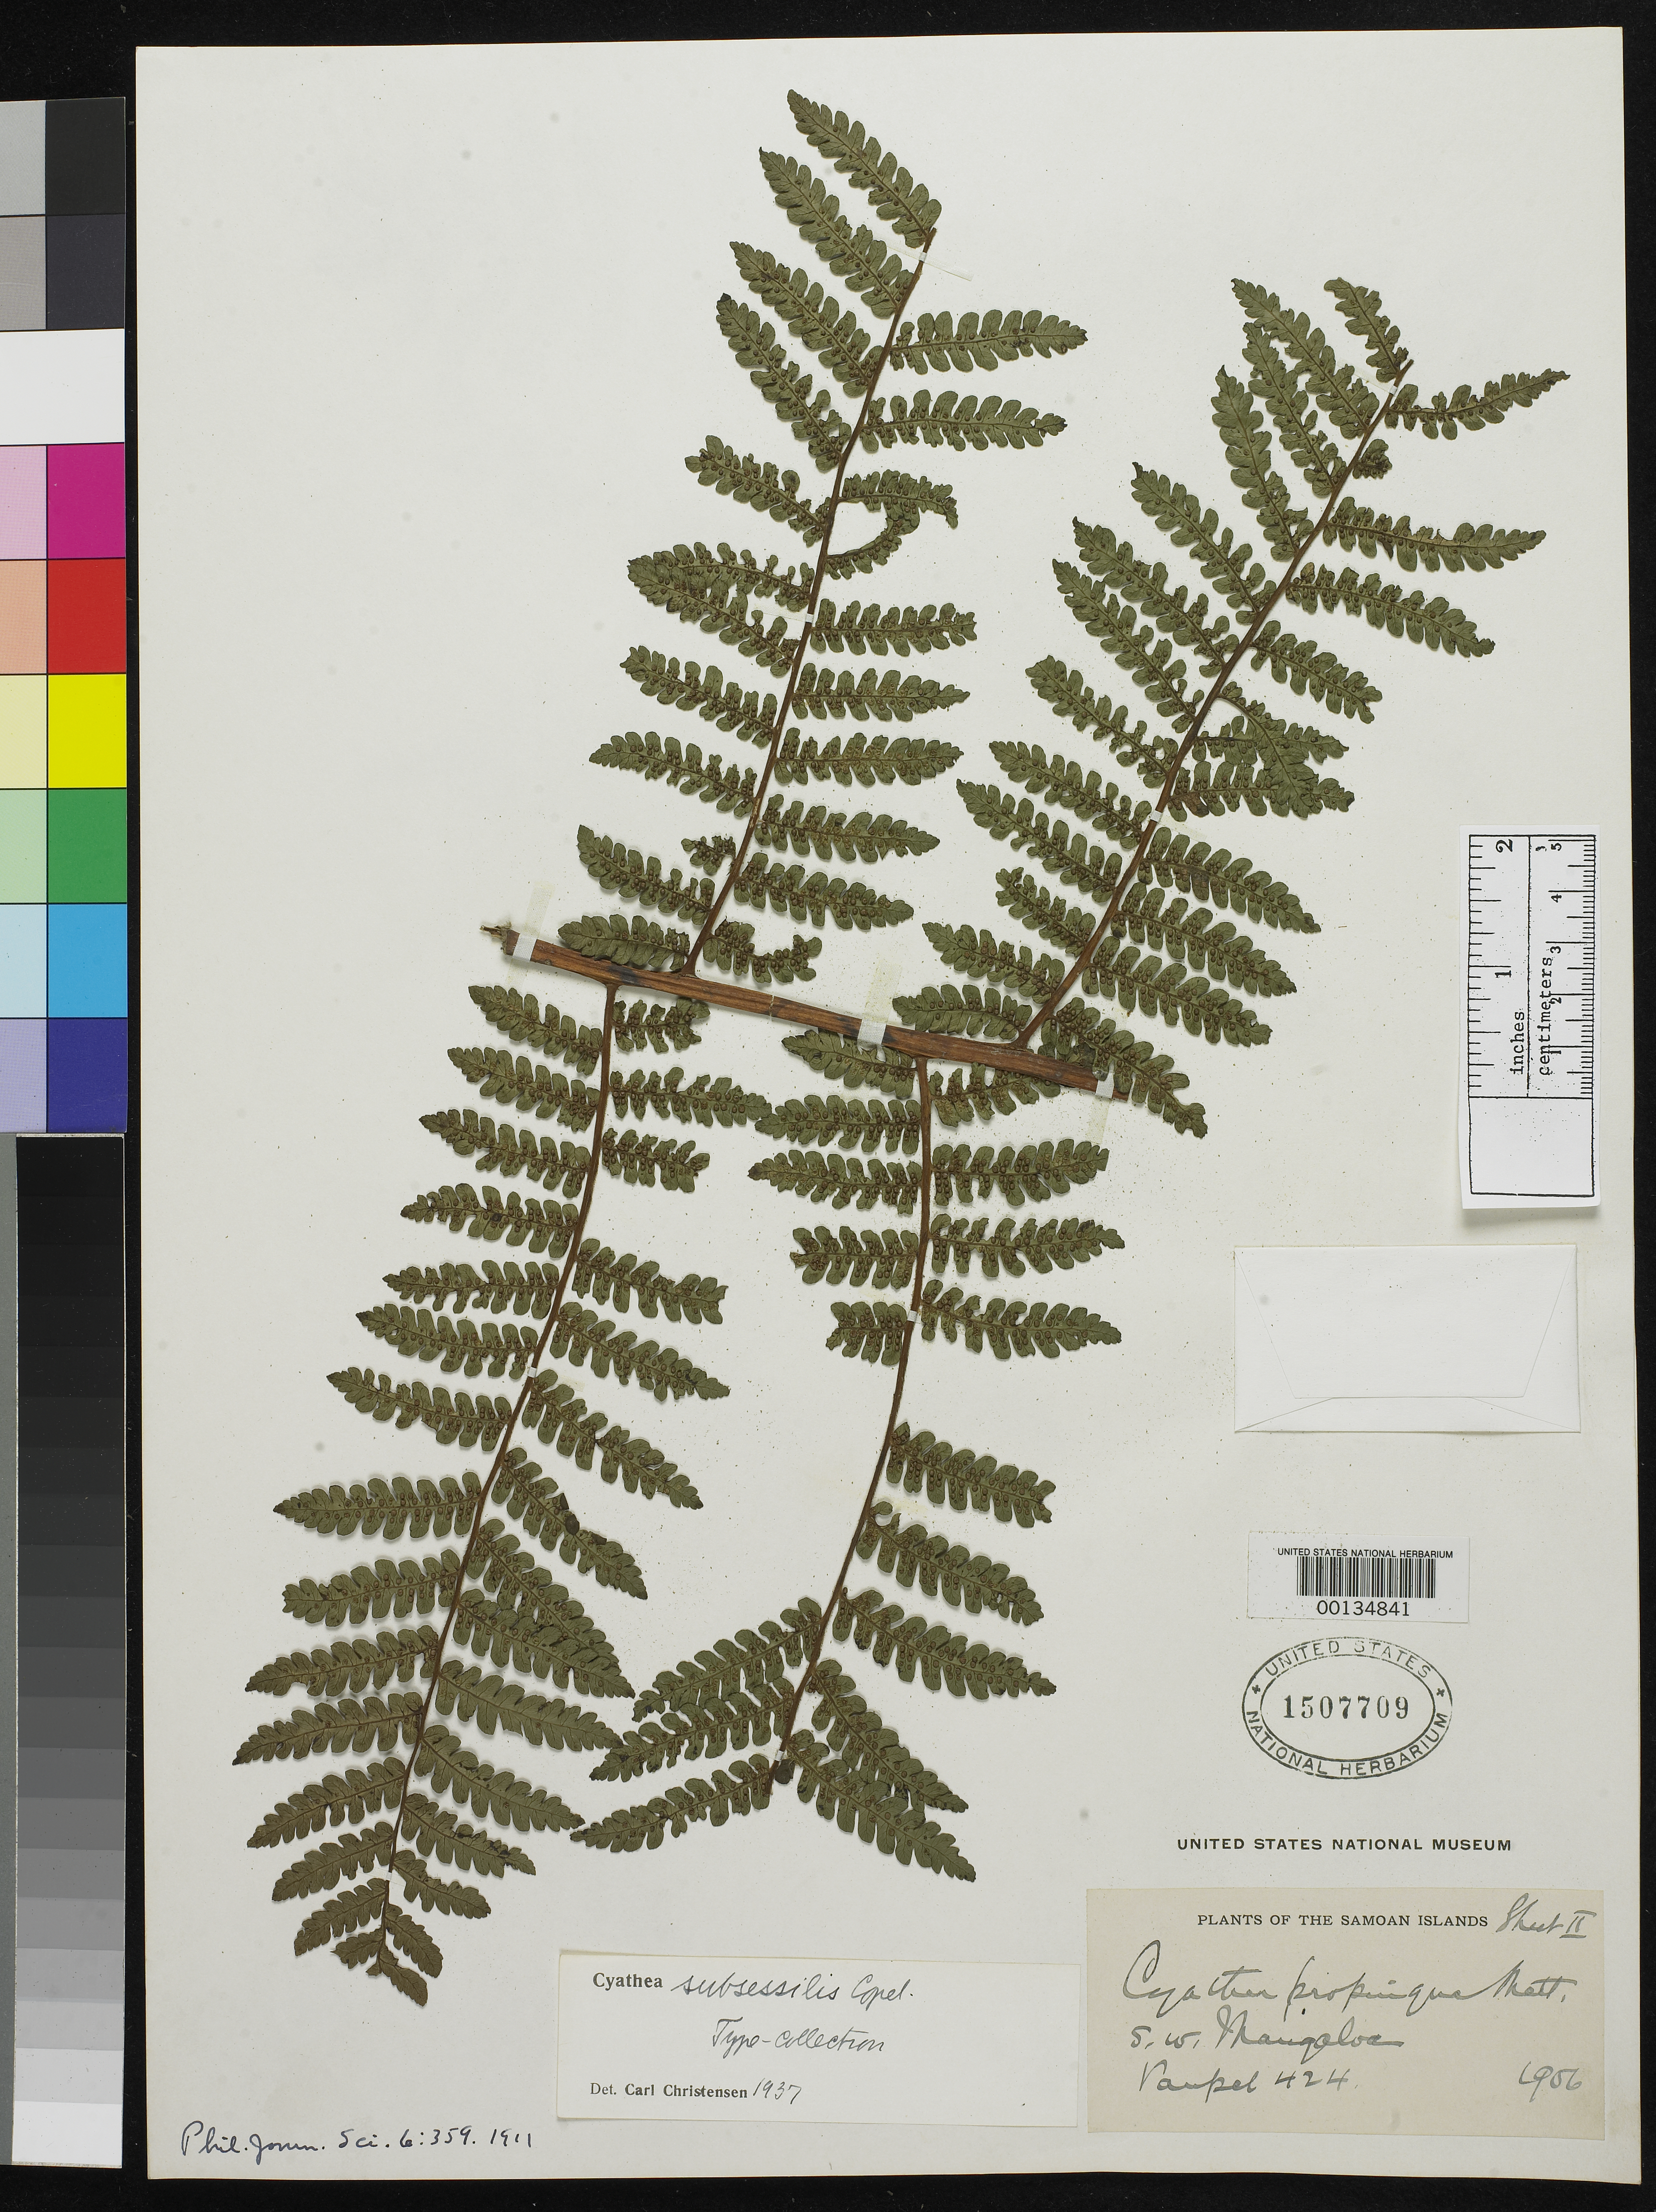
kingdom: Plantae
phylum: Tracheophyta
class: Polypodiopsida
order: Cyatheales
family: Cyatheaceae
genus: Cyathea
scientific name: Cyathea subsessilis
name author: Copel.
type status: Isotype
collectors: F. Vaupel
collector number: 424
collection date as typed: Mar 1909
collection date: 1909-03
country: Samoa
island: Savai'i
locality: Maugaloa.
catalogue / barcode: US 1507709